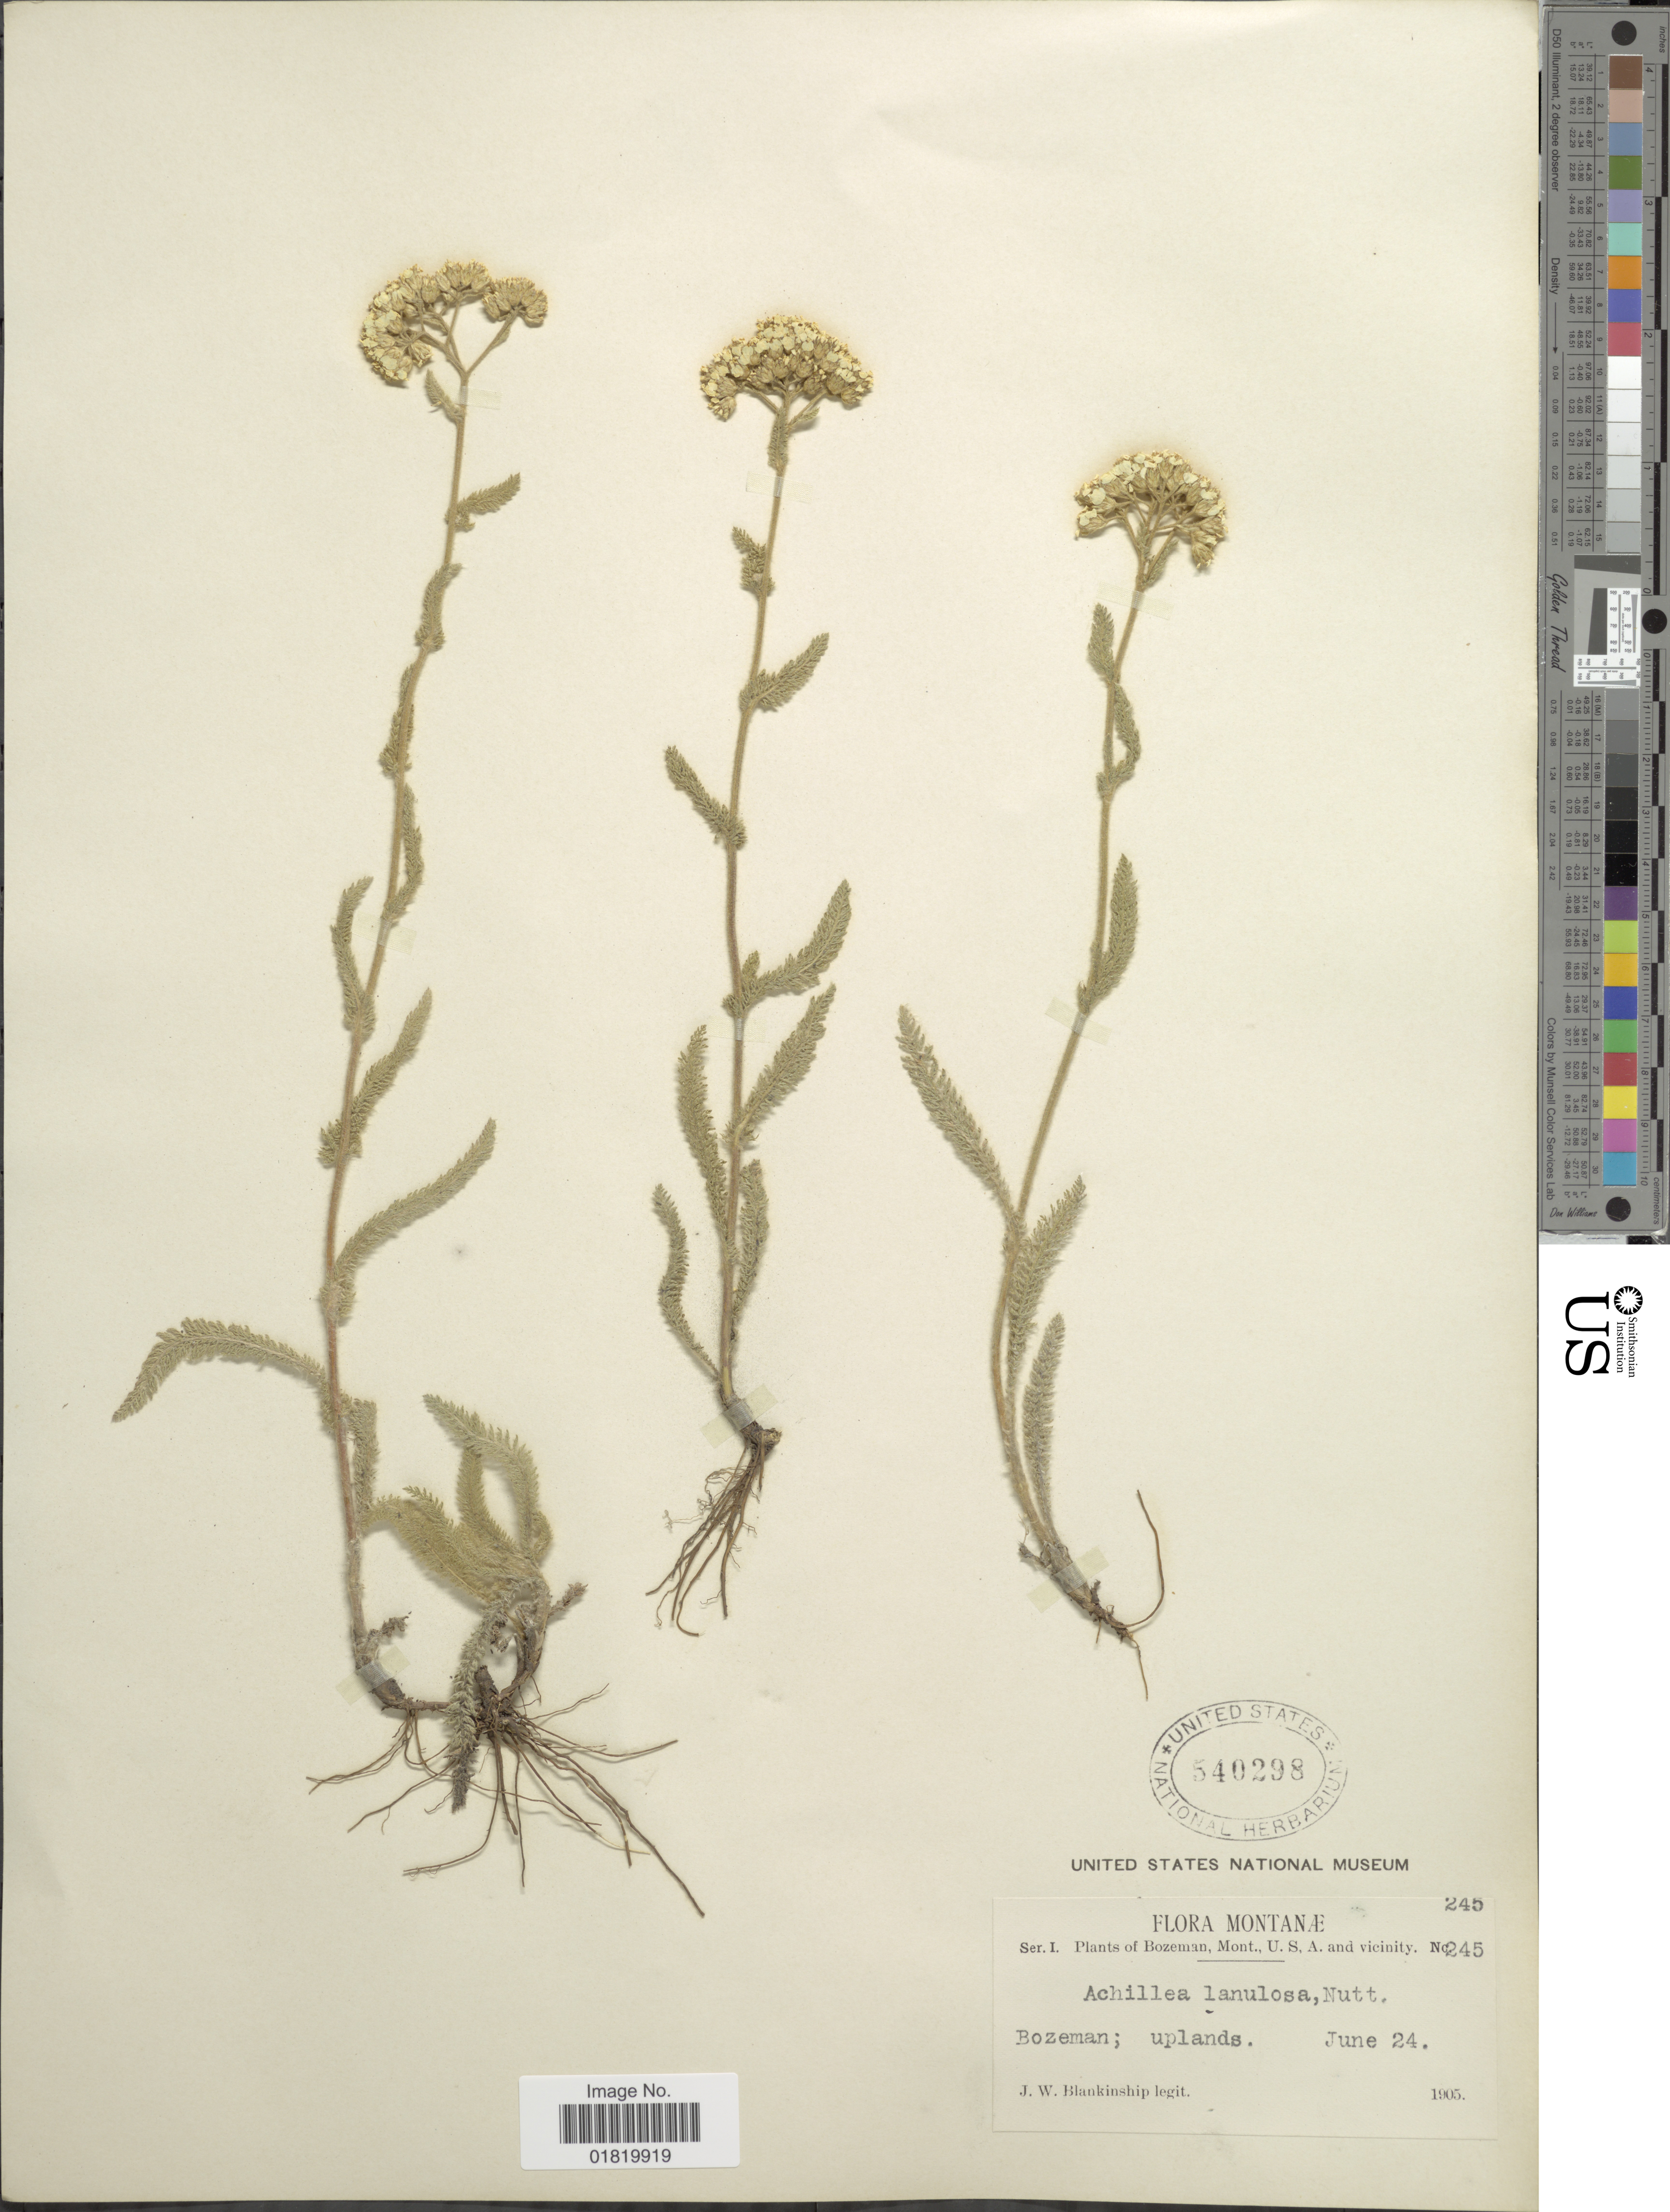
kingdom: Plantae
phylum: Tracheophyta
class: Magnoliopsida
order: Asterales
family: Asteraceae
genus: Achillea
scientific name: Achillea lanulosa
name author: Nutt.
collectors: J. W. Blankinship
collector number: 245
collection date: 1905-06-24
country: United States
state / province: Montana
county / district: Gallatin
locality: Bozeman, uplands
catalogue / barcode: US 540298